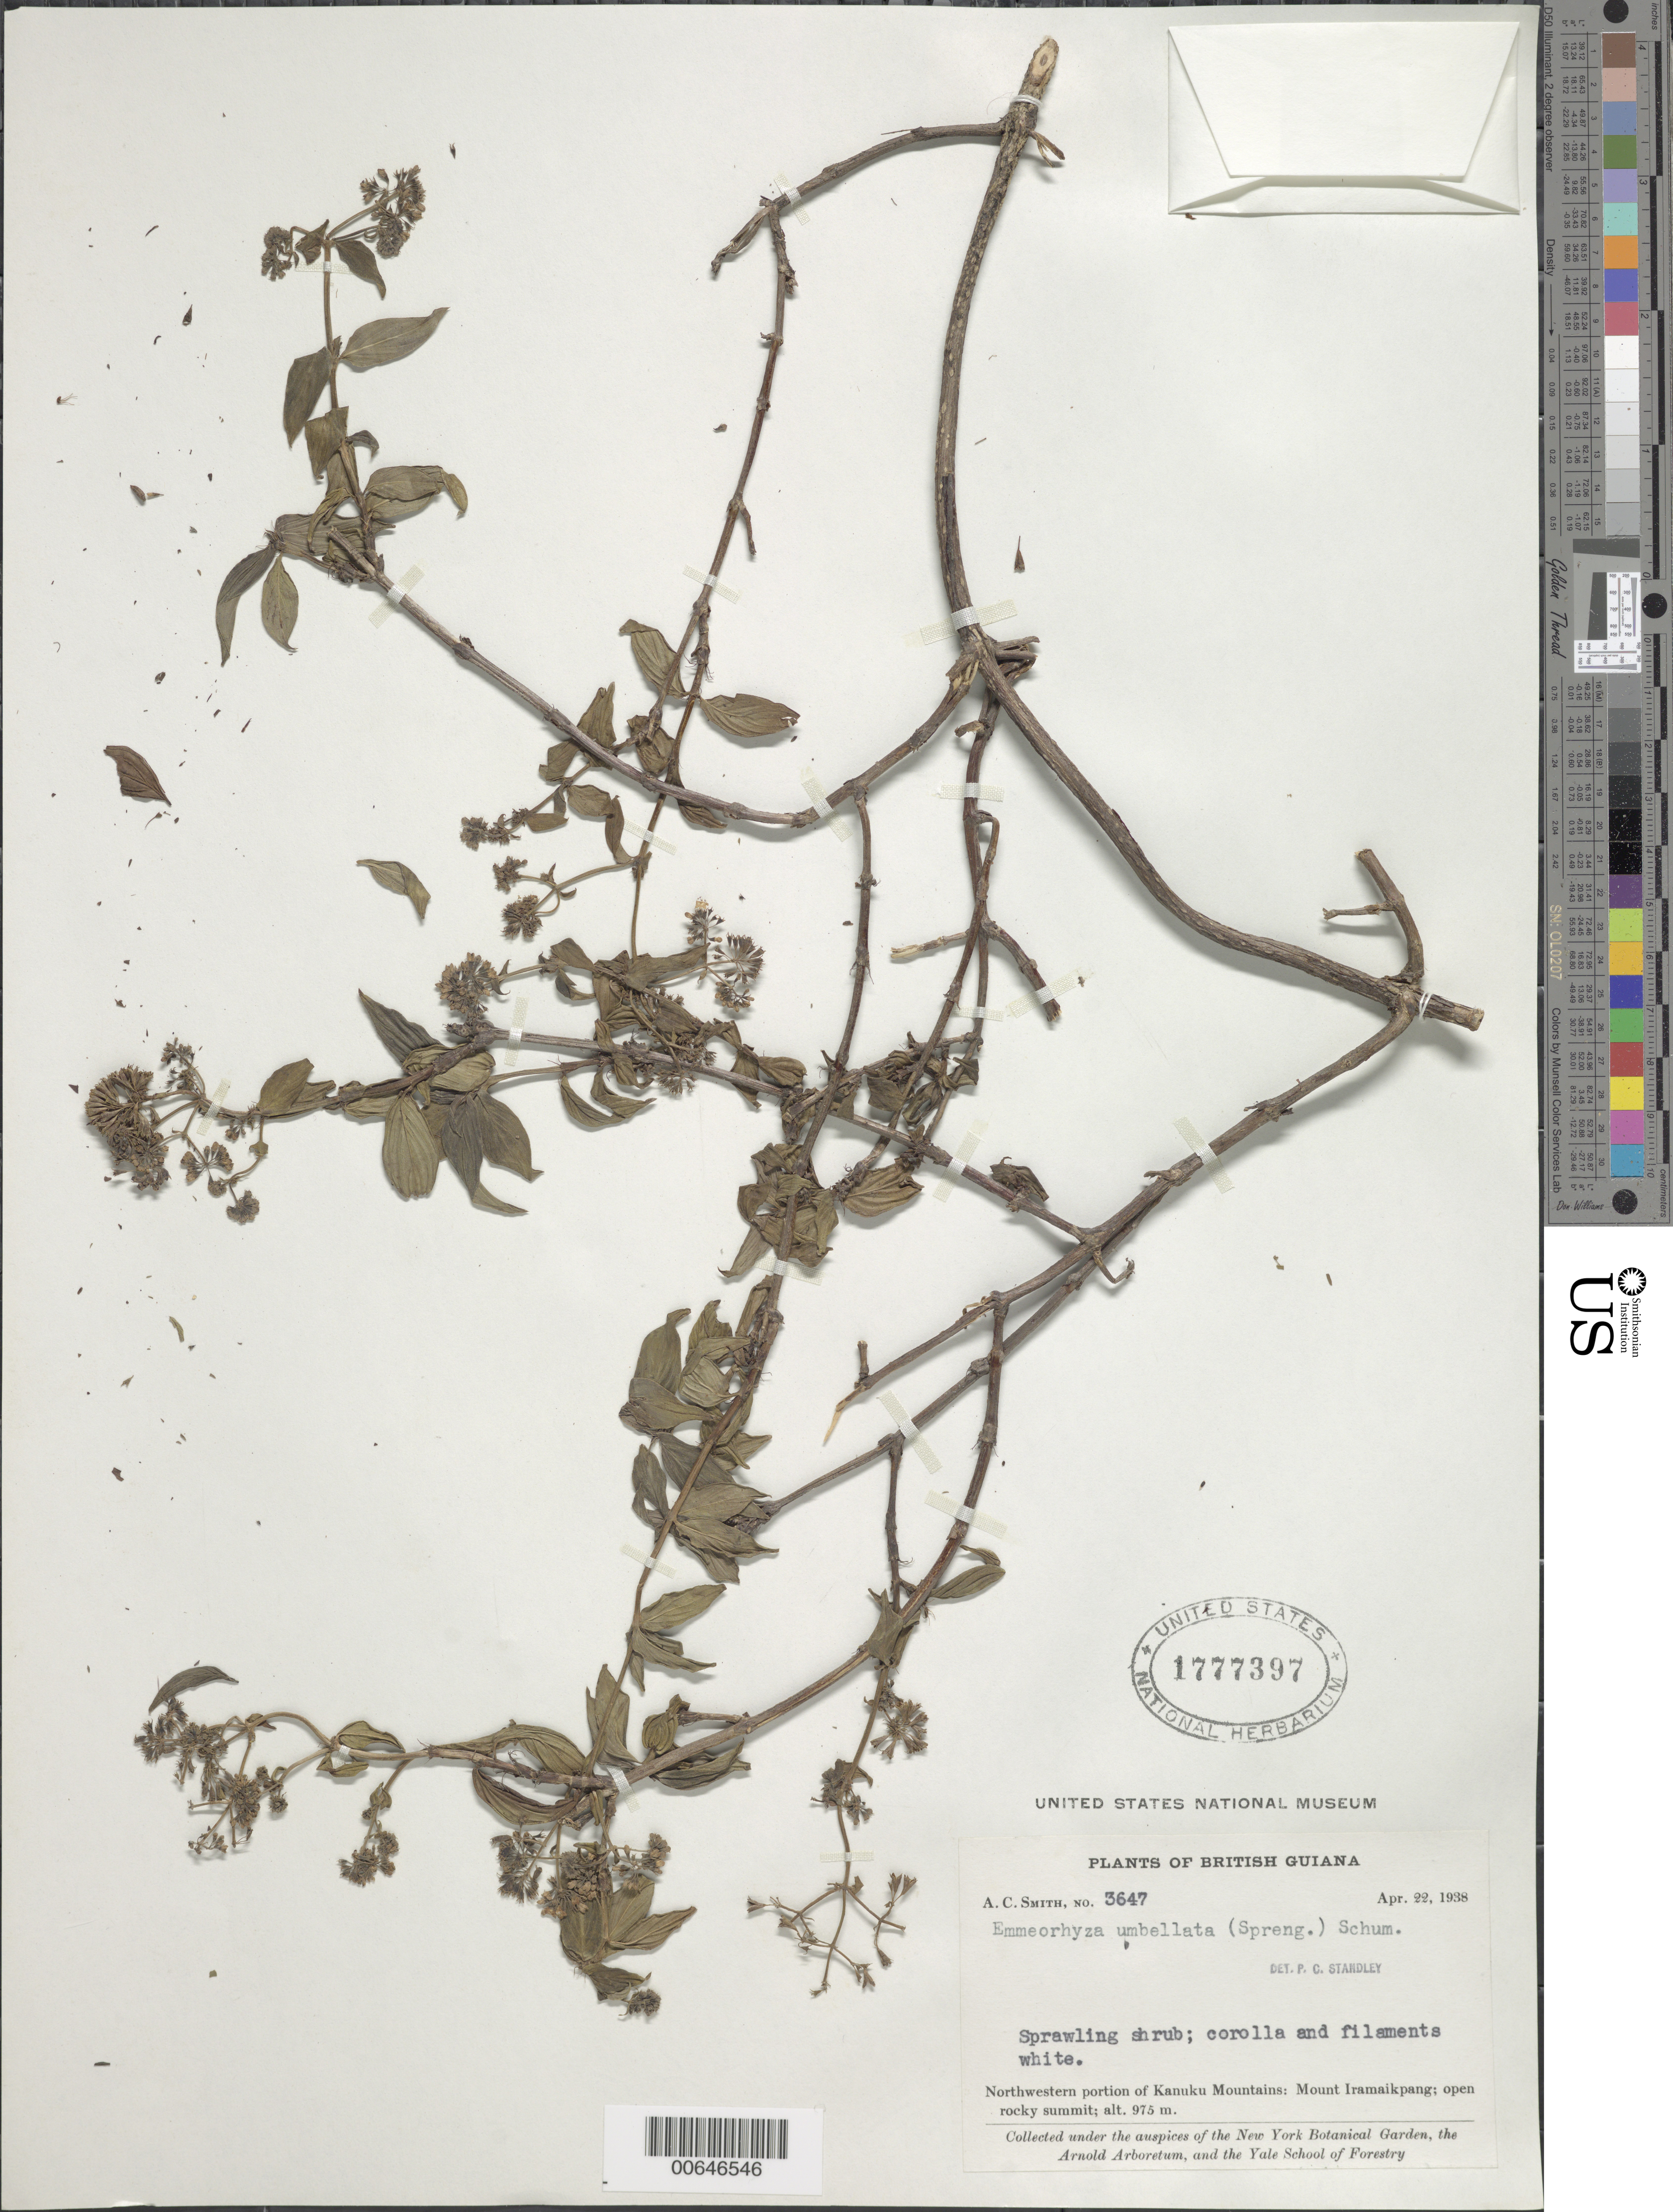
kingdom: Plantae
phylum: Tracheophyta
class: Magnoliopsida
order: Gentianales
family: Rubiaceae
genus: Emmeorhiza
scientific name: Emmeorhiza umbellata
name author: (Spreng.) K. Schum.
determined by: Standley, Paul C.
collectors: A. C. Smith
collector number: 3647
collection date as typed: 22-Apr-38 to 23-Apr-38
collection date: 1938-04-22/1938-04-23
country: Guyana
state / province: U. Takutu-U. Essequibo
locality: Kanuku Mts., NW portion; Mount Iramaikpang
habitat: Open, rocky summit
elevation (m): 975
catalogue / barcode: US 1777397